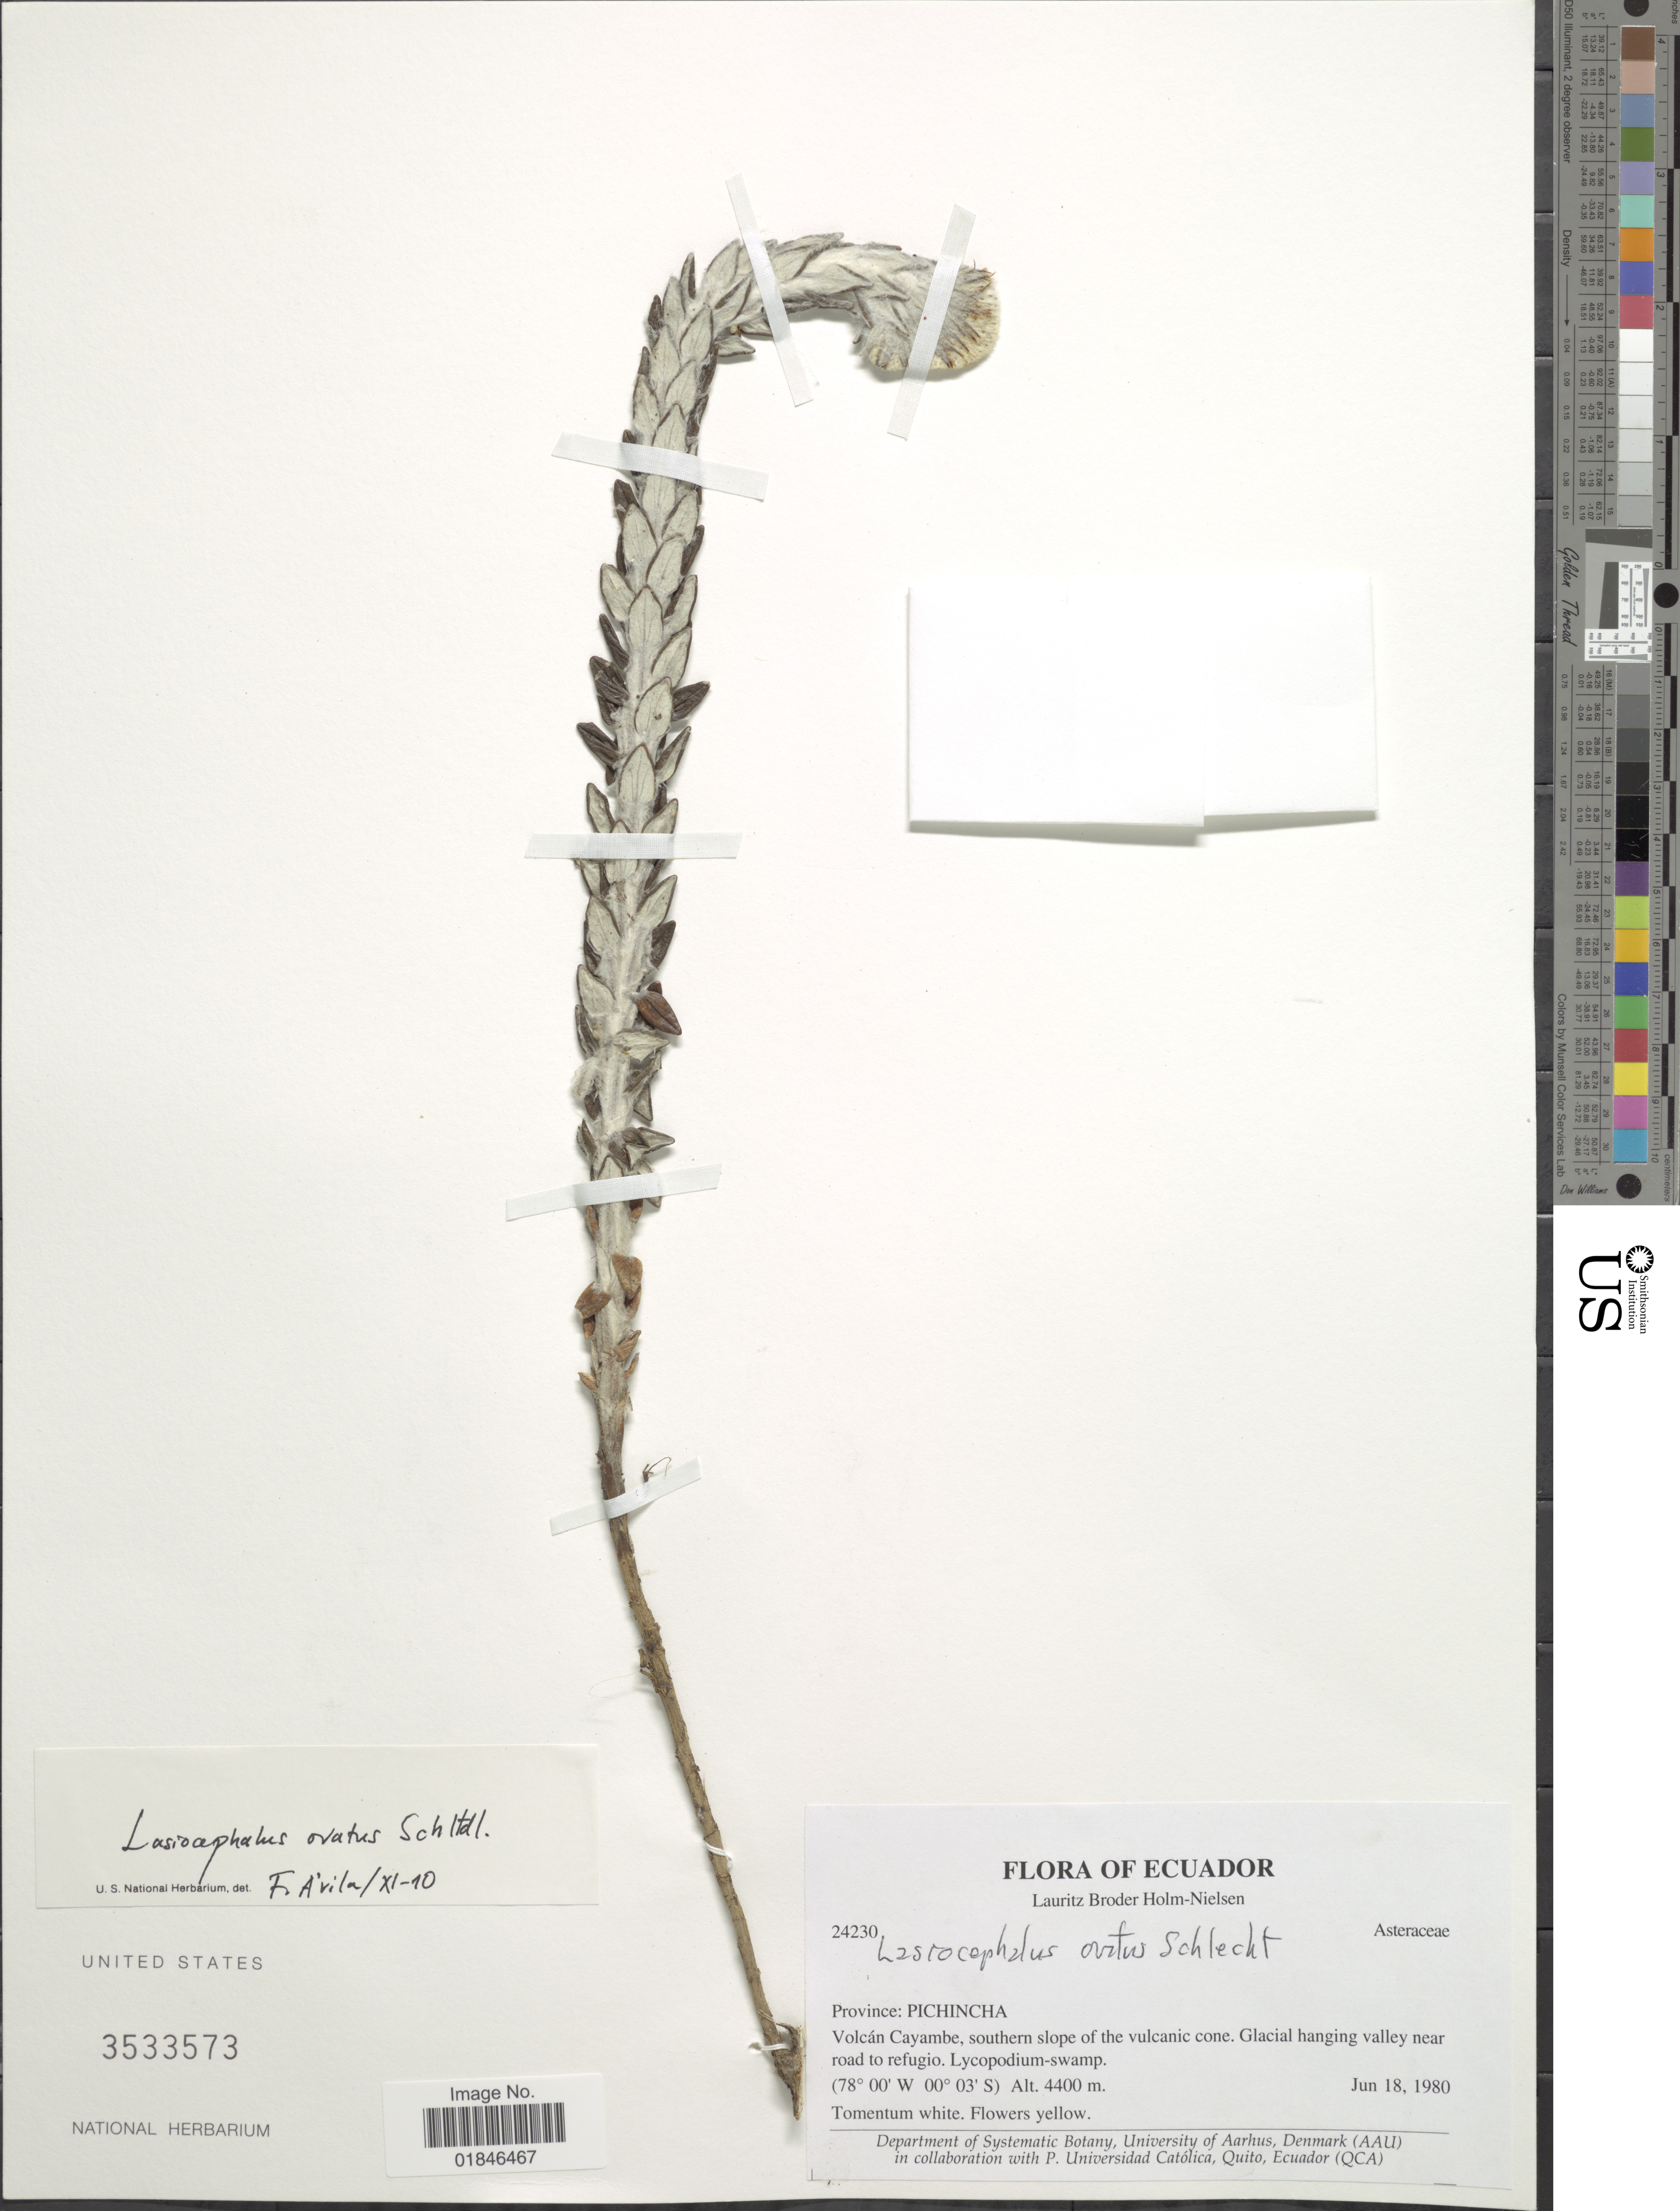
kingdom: Plantae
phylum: Tracheophyta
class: Magnoliopsida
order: Asterales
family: Asteraceae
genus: Senecio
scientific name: Senecio superandinus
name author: Cuatrec.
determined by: Salomon, Luciana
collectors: L. B. Holm-Nielsen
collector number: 24230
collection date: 1980-06-18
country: Ecuador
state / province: Pichincha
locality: Province: Pichincha, Volcan Cayambe ,s southern slope of the vulcanic cone.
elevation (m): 4400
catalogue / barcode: US 3533573